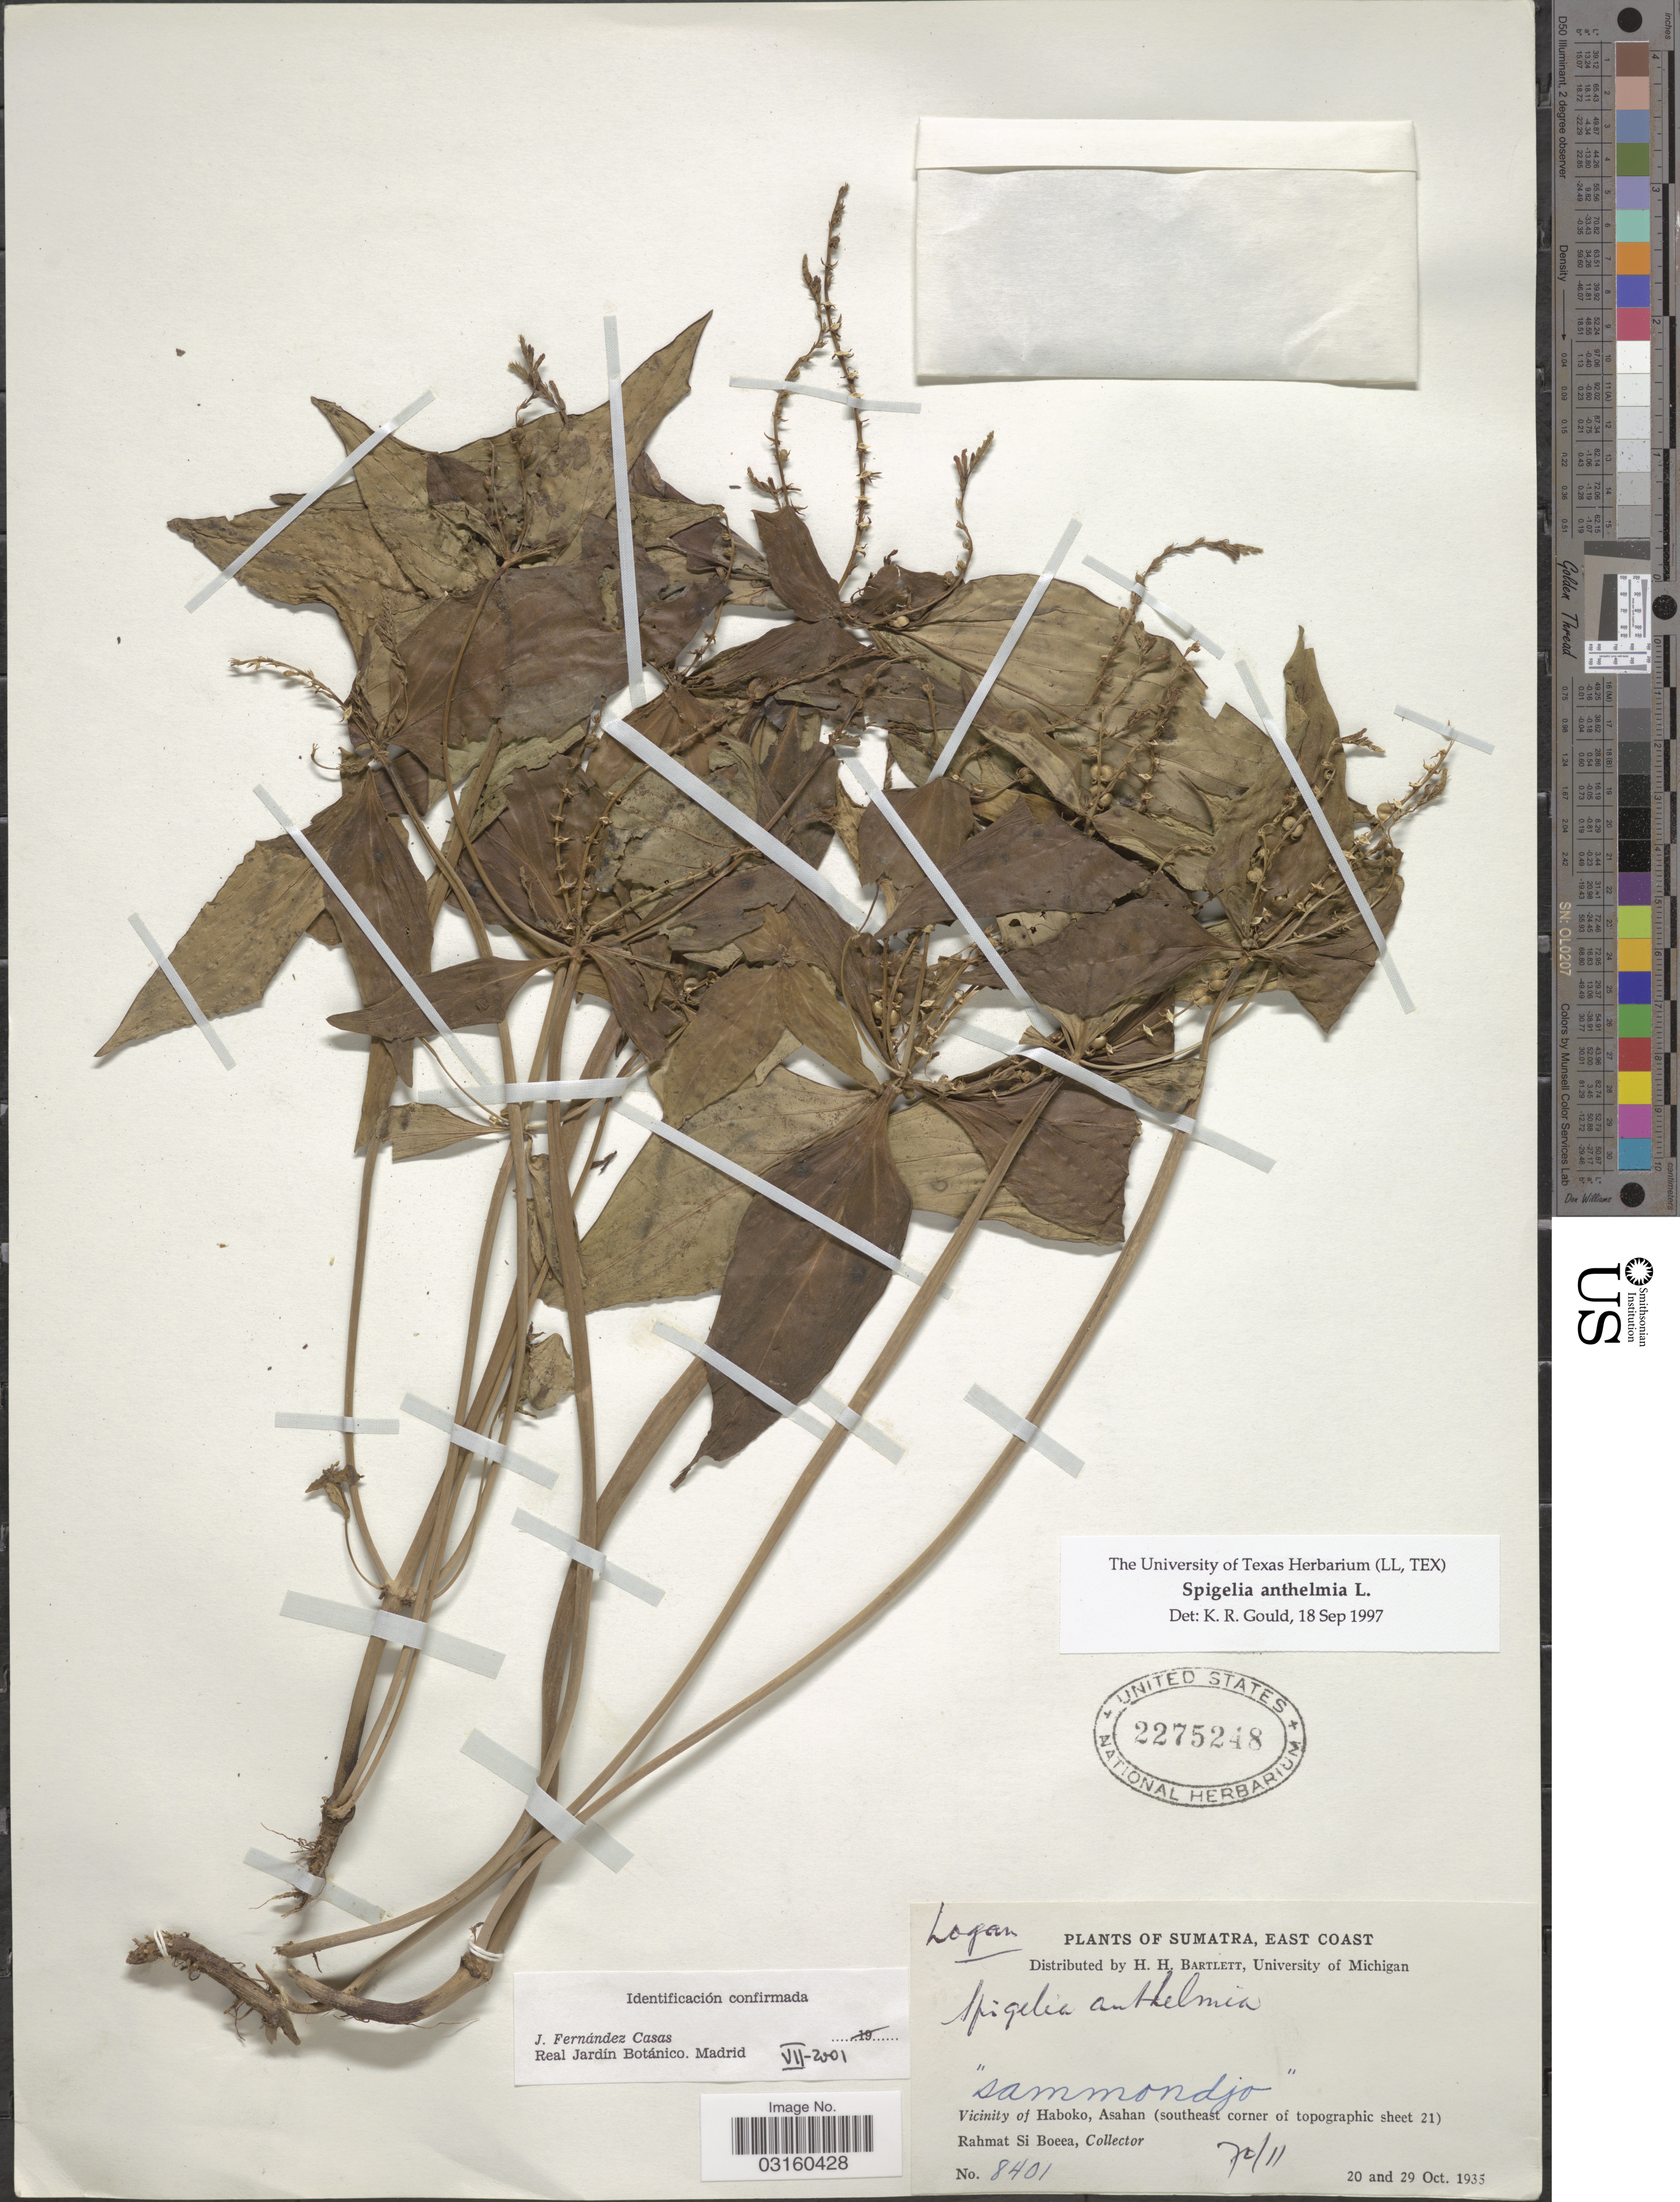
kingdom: Plantae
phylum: Tracheophyta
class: Magnoliopsida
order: Gentianales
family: Loganiaceae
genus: Spigelia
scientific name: Spigelia hamelioides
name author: Kunth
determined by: Islas-Hernández, Carla Sofia, (MEXU), Instituto de Biologia, UNAM (MEXICO)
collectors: Rahmat Si Boeea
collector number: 8401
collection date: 1935-10-20/1935-10-29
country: Indonesia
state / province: Sumatra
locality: East Coast. Vicinity of Haboko, Asahan (southeast corner of topographic sheet 21).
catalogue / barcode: US 2275248